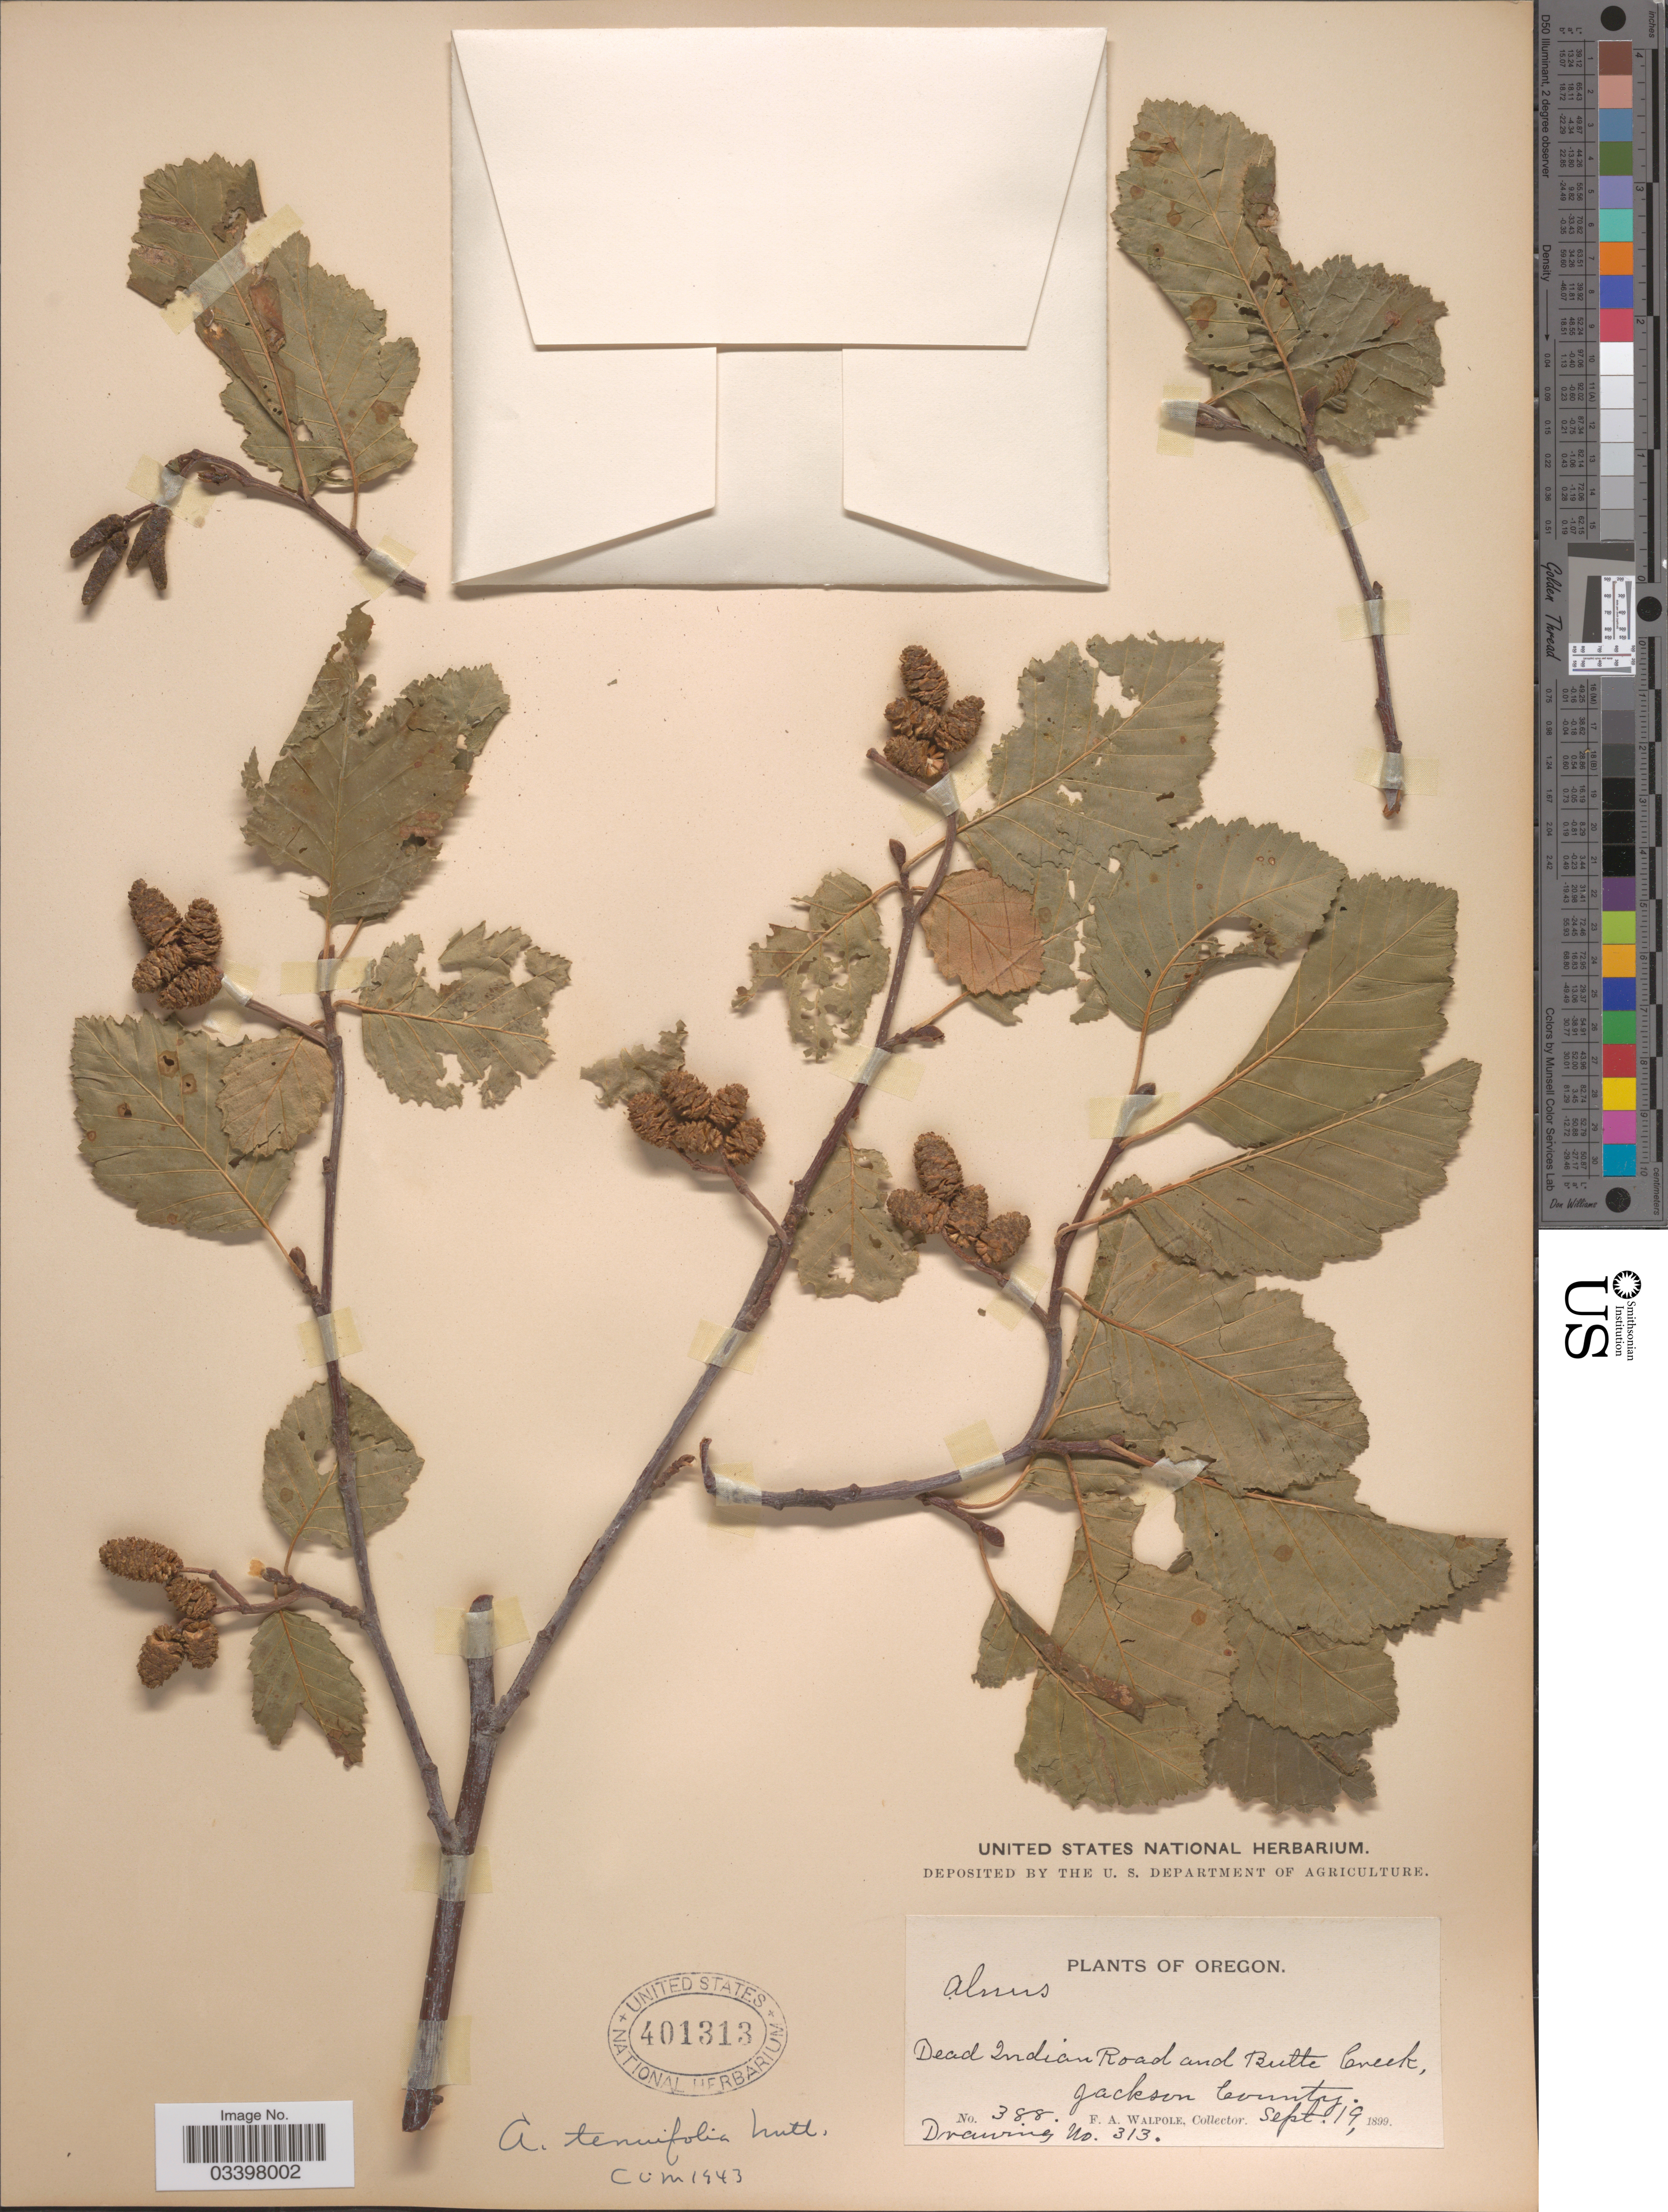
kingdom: Plantae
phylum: Tracheophyta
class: Magnoliopsida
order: Fagales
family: Betulaceae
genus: Alnus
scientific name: Alnus incana subsp. tenuifolia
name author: (Nutt.) Breitung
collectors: F. Walpole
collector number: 388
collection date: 1899-09-19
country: United States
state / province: Oregon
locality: Dead Indian Road and Butte Creek, Jackson County.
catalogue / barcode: US 401313